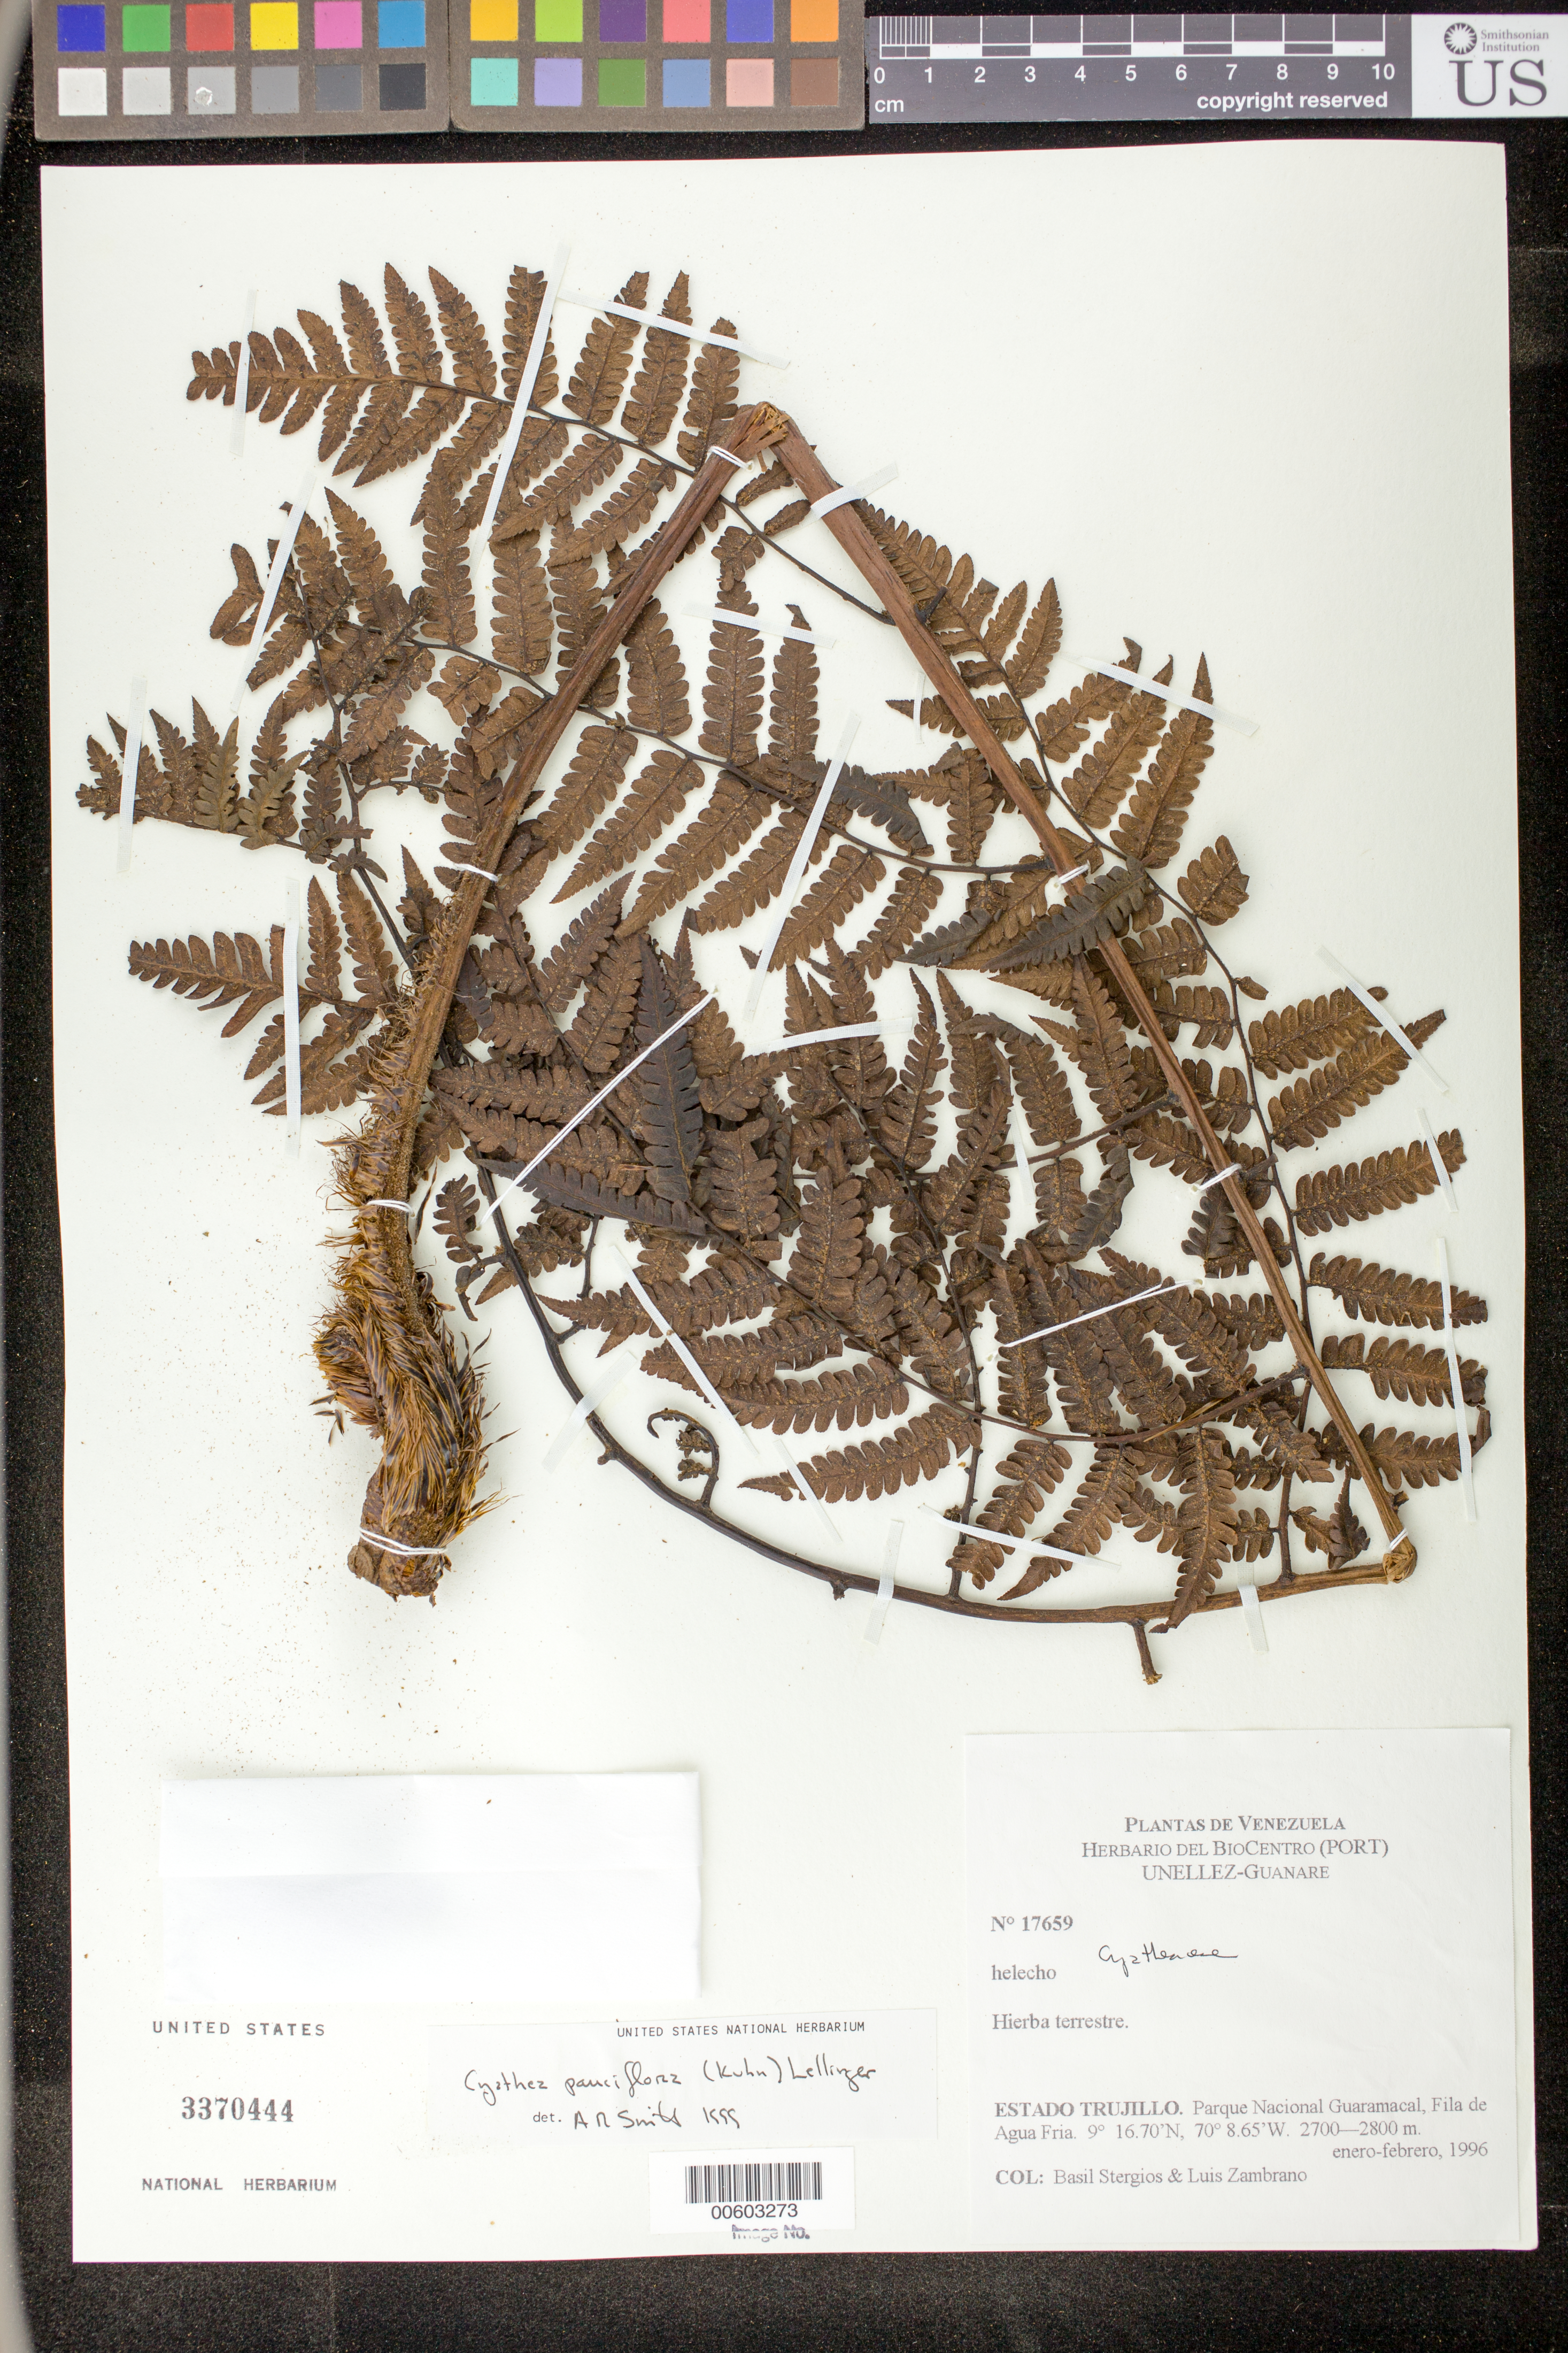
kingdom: Plantae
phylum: Tracheophyta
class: Polypodiopsida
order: Cyatheales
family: Cyatheaceae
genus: Cyathea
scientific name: Cyathea pauciflora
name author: (Kuhn) Lellinger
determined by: Smith, Alan R., (UC)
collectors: B. G. Stergios & L. Zambrano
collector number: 17659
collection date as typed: Jan 1996 to -- Feb 1996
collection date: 1996-01/1996-02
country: Venezuela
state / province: Trujillo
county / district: Boconó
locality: Parque Nacional Guaramacal, Fila de Agua Fria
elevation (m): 2700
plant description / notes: PORT, UC, US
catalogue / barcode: US 3370444